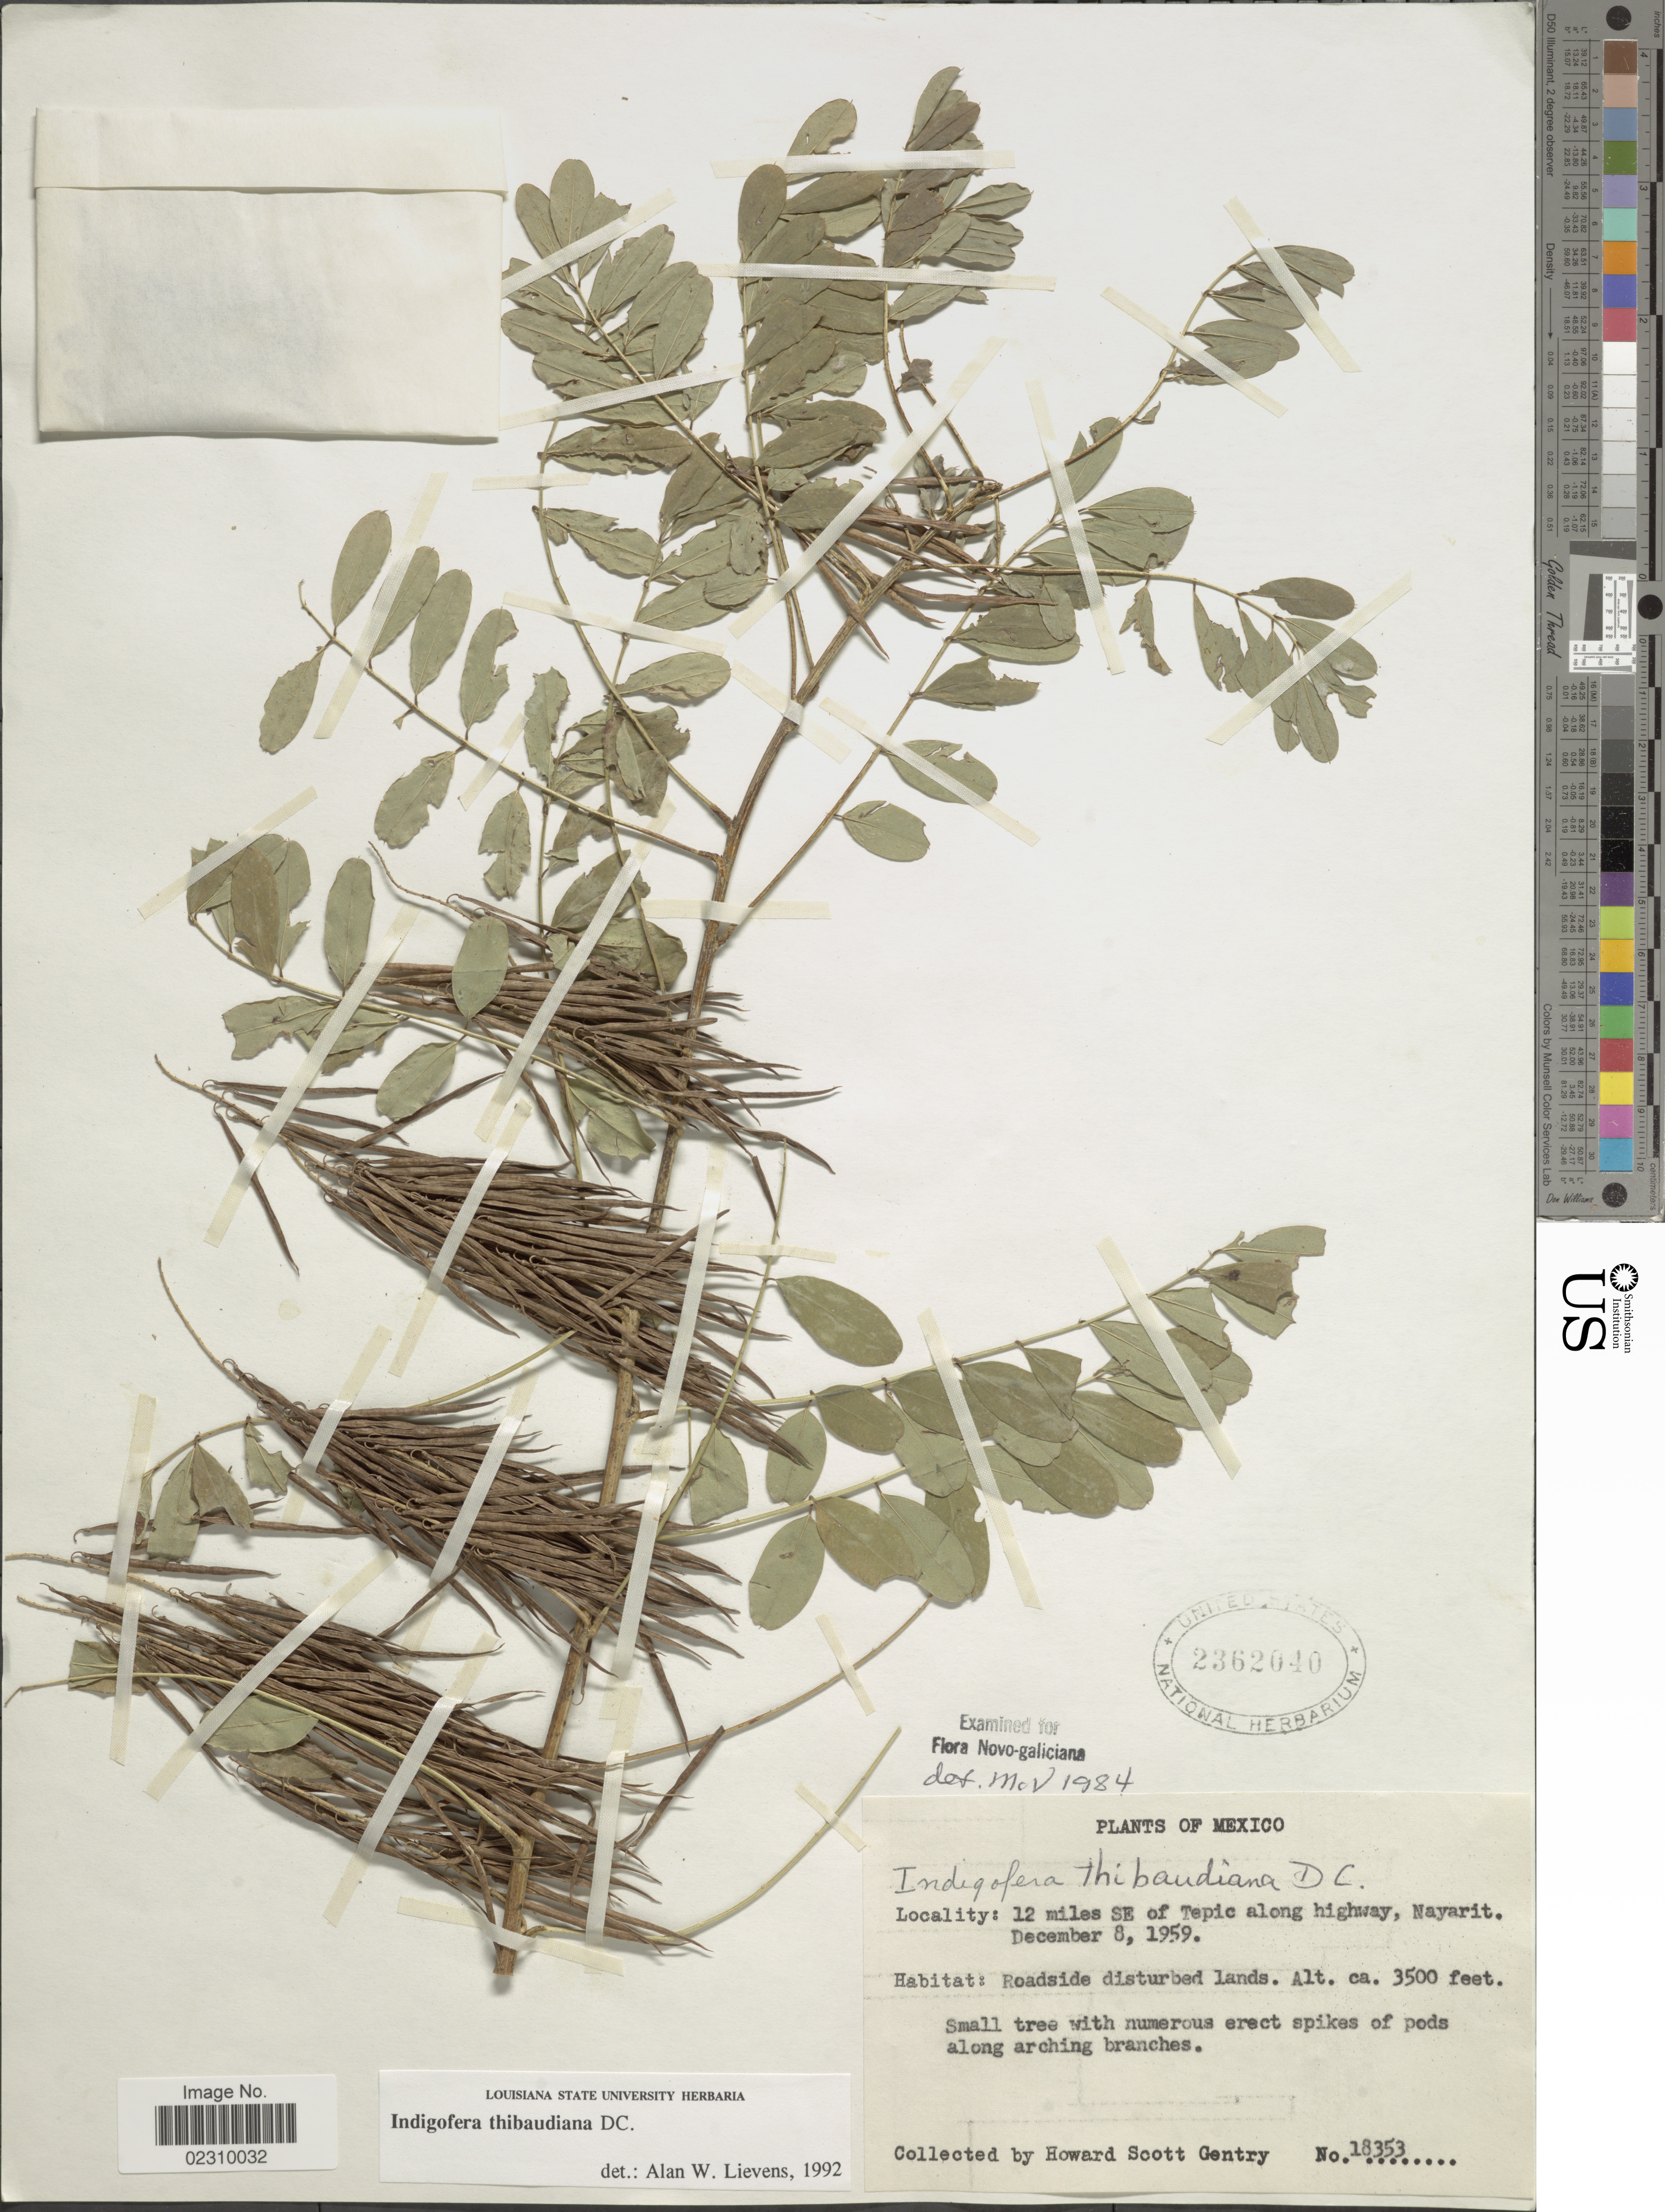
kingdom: Plantae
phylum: Tracheophyta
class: Magnoliopsida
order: Fabales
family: Fabaceae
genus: Indigofera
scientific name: Indigofera thibaudiana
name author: DC.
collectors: H. S. Gentry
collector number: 18353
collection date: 1959-12-08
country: Mexico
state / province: Nayarit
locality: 12 miles SE of Tepic along highway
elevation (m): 1067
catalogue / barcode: US 2362040